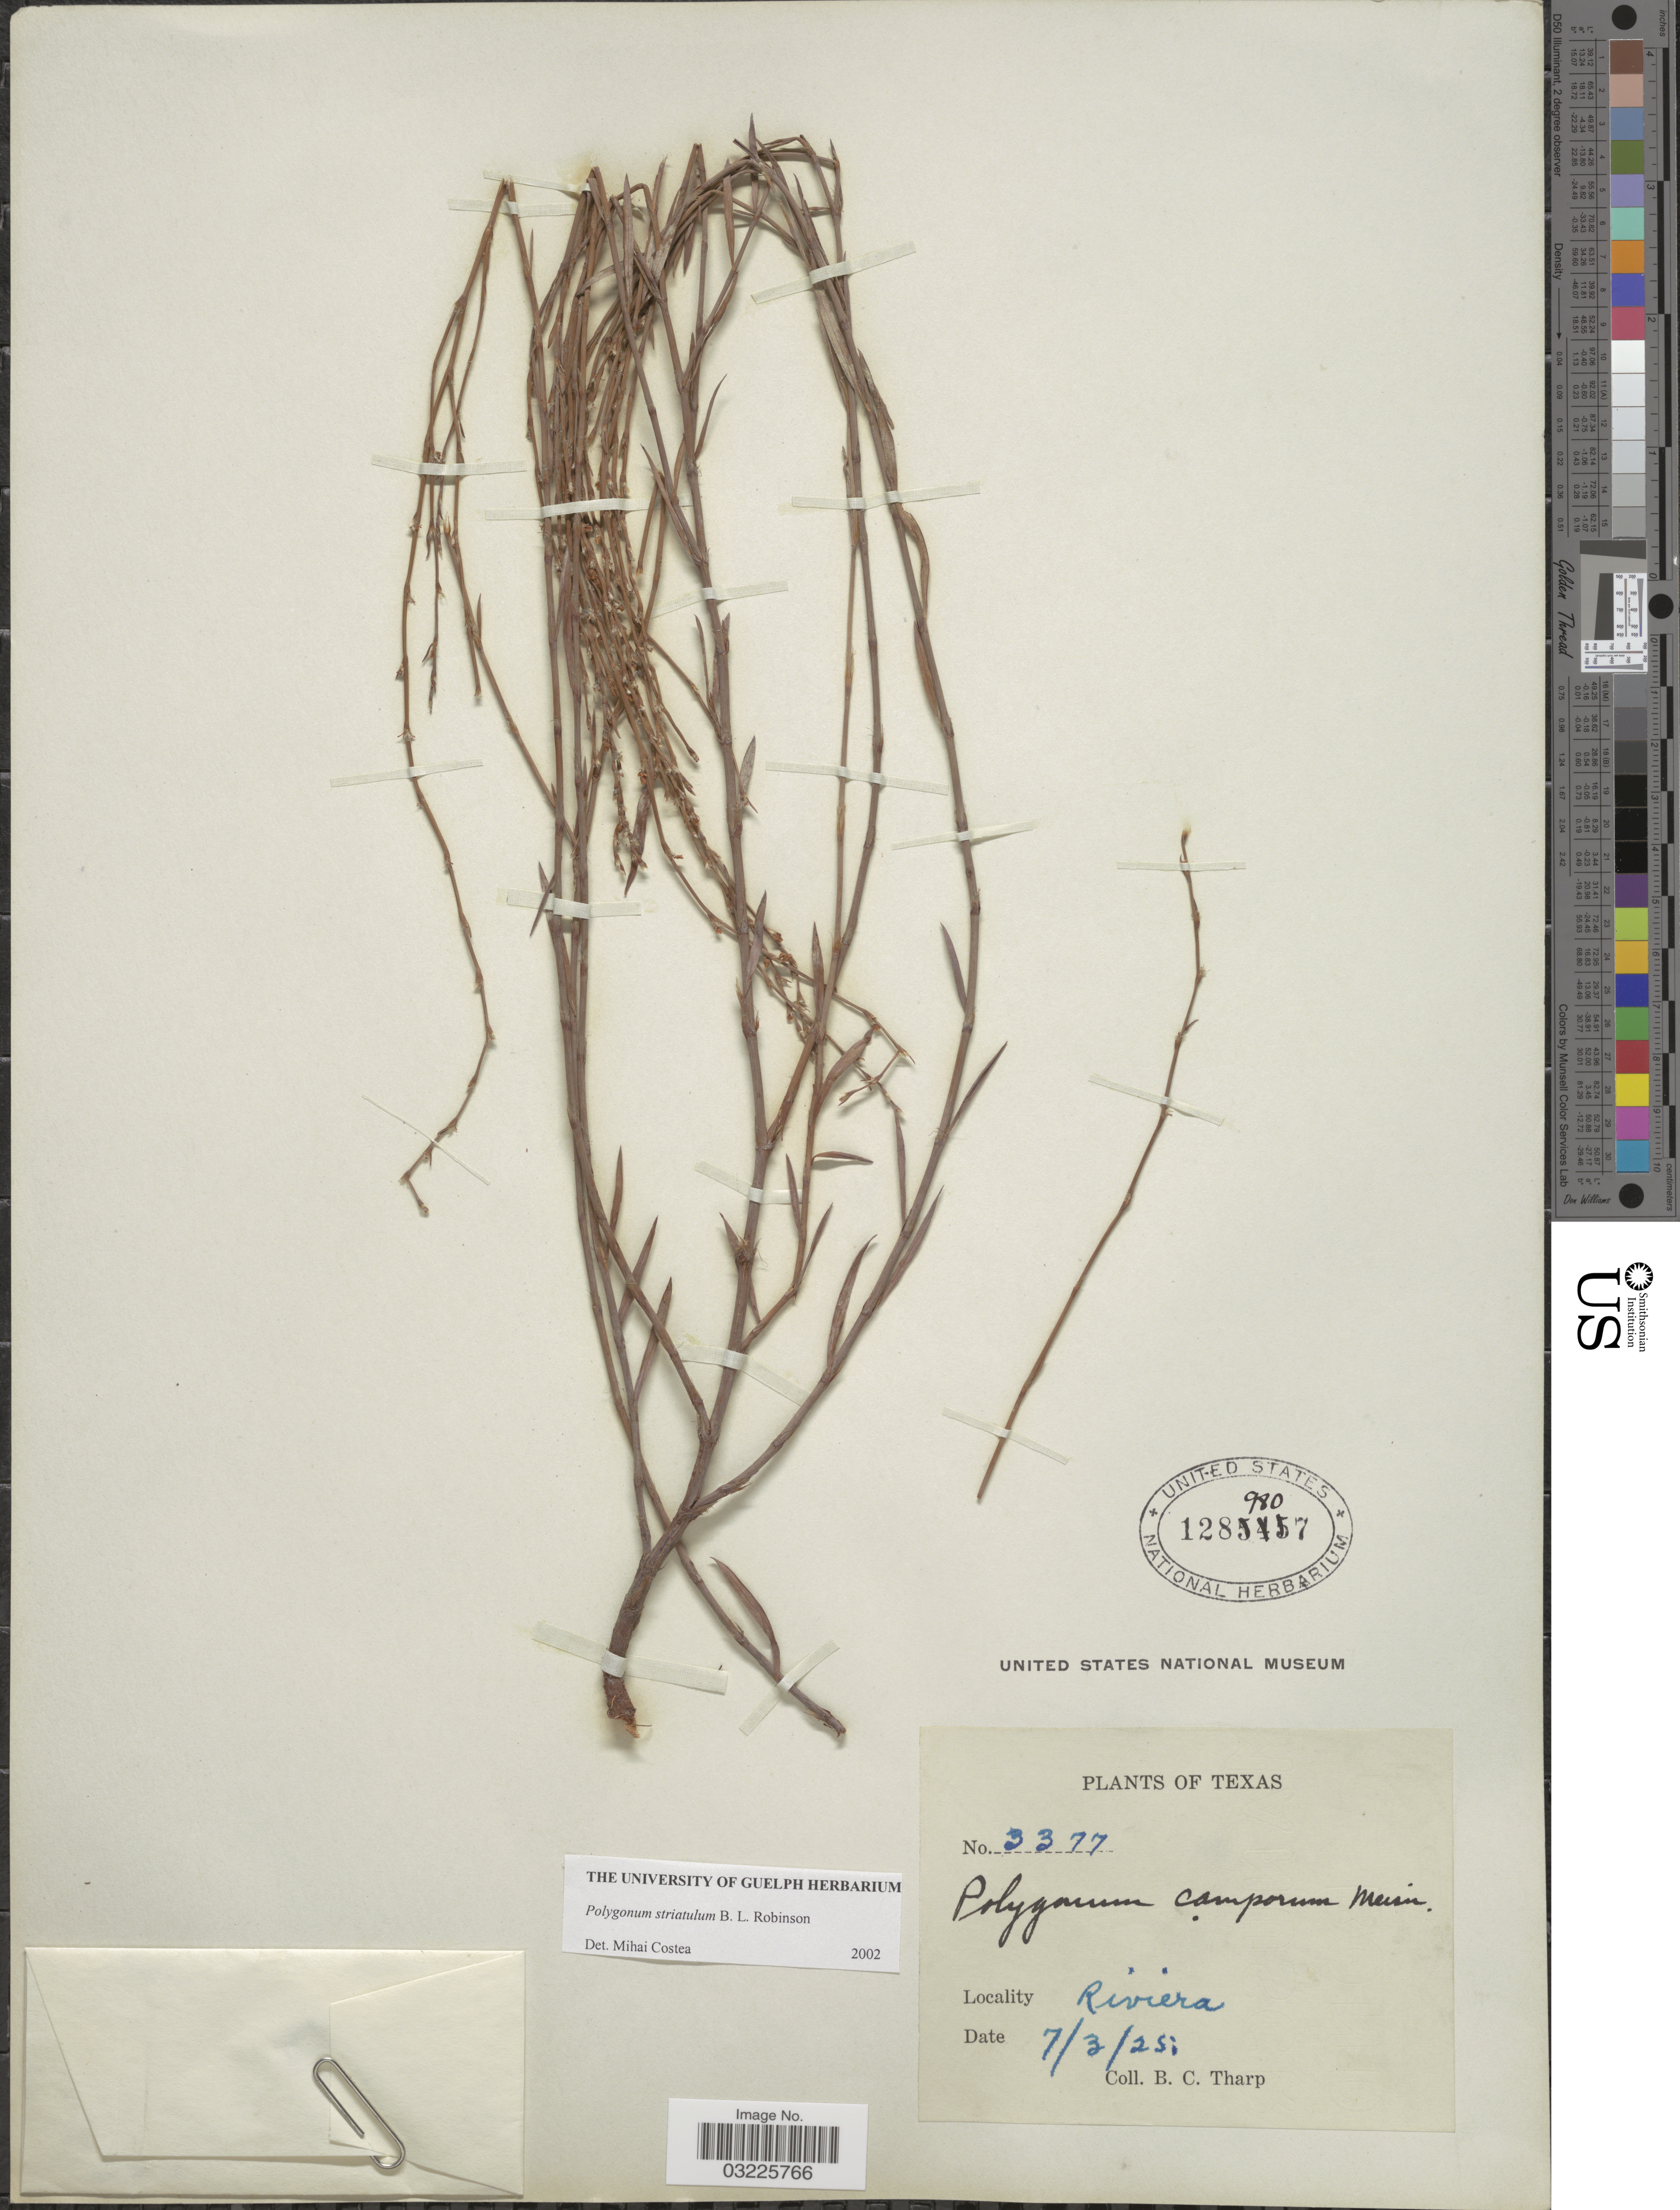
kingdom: Plantae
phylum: Tracheophyta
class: Magnoliopsida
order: Caryophyllales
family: Polygonaceae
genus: Polygonum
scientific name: Polygonum striatulum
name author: B.L. Rob.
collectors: B. C. Tharp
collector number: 3377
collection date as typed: Transcribed d/m/y: 3/7/25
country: United States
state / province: Texas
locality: Riviera.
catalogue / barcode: US 1289807